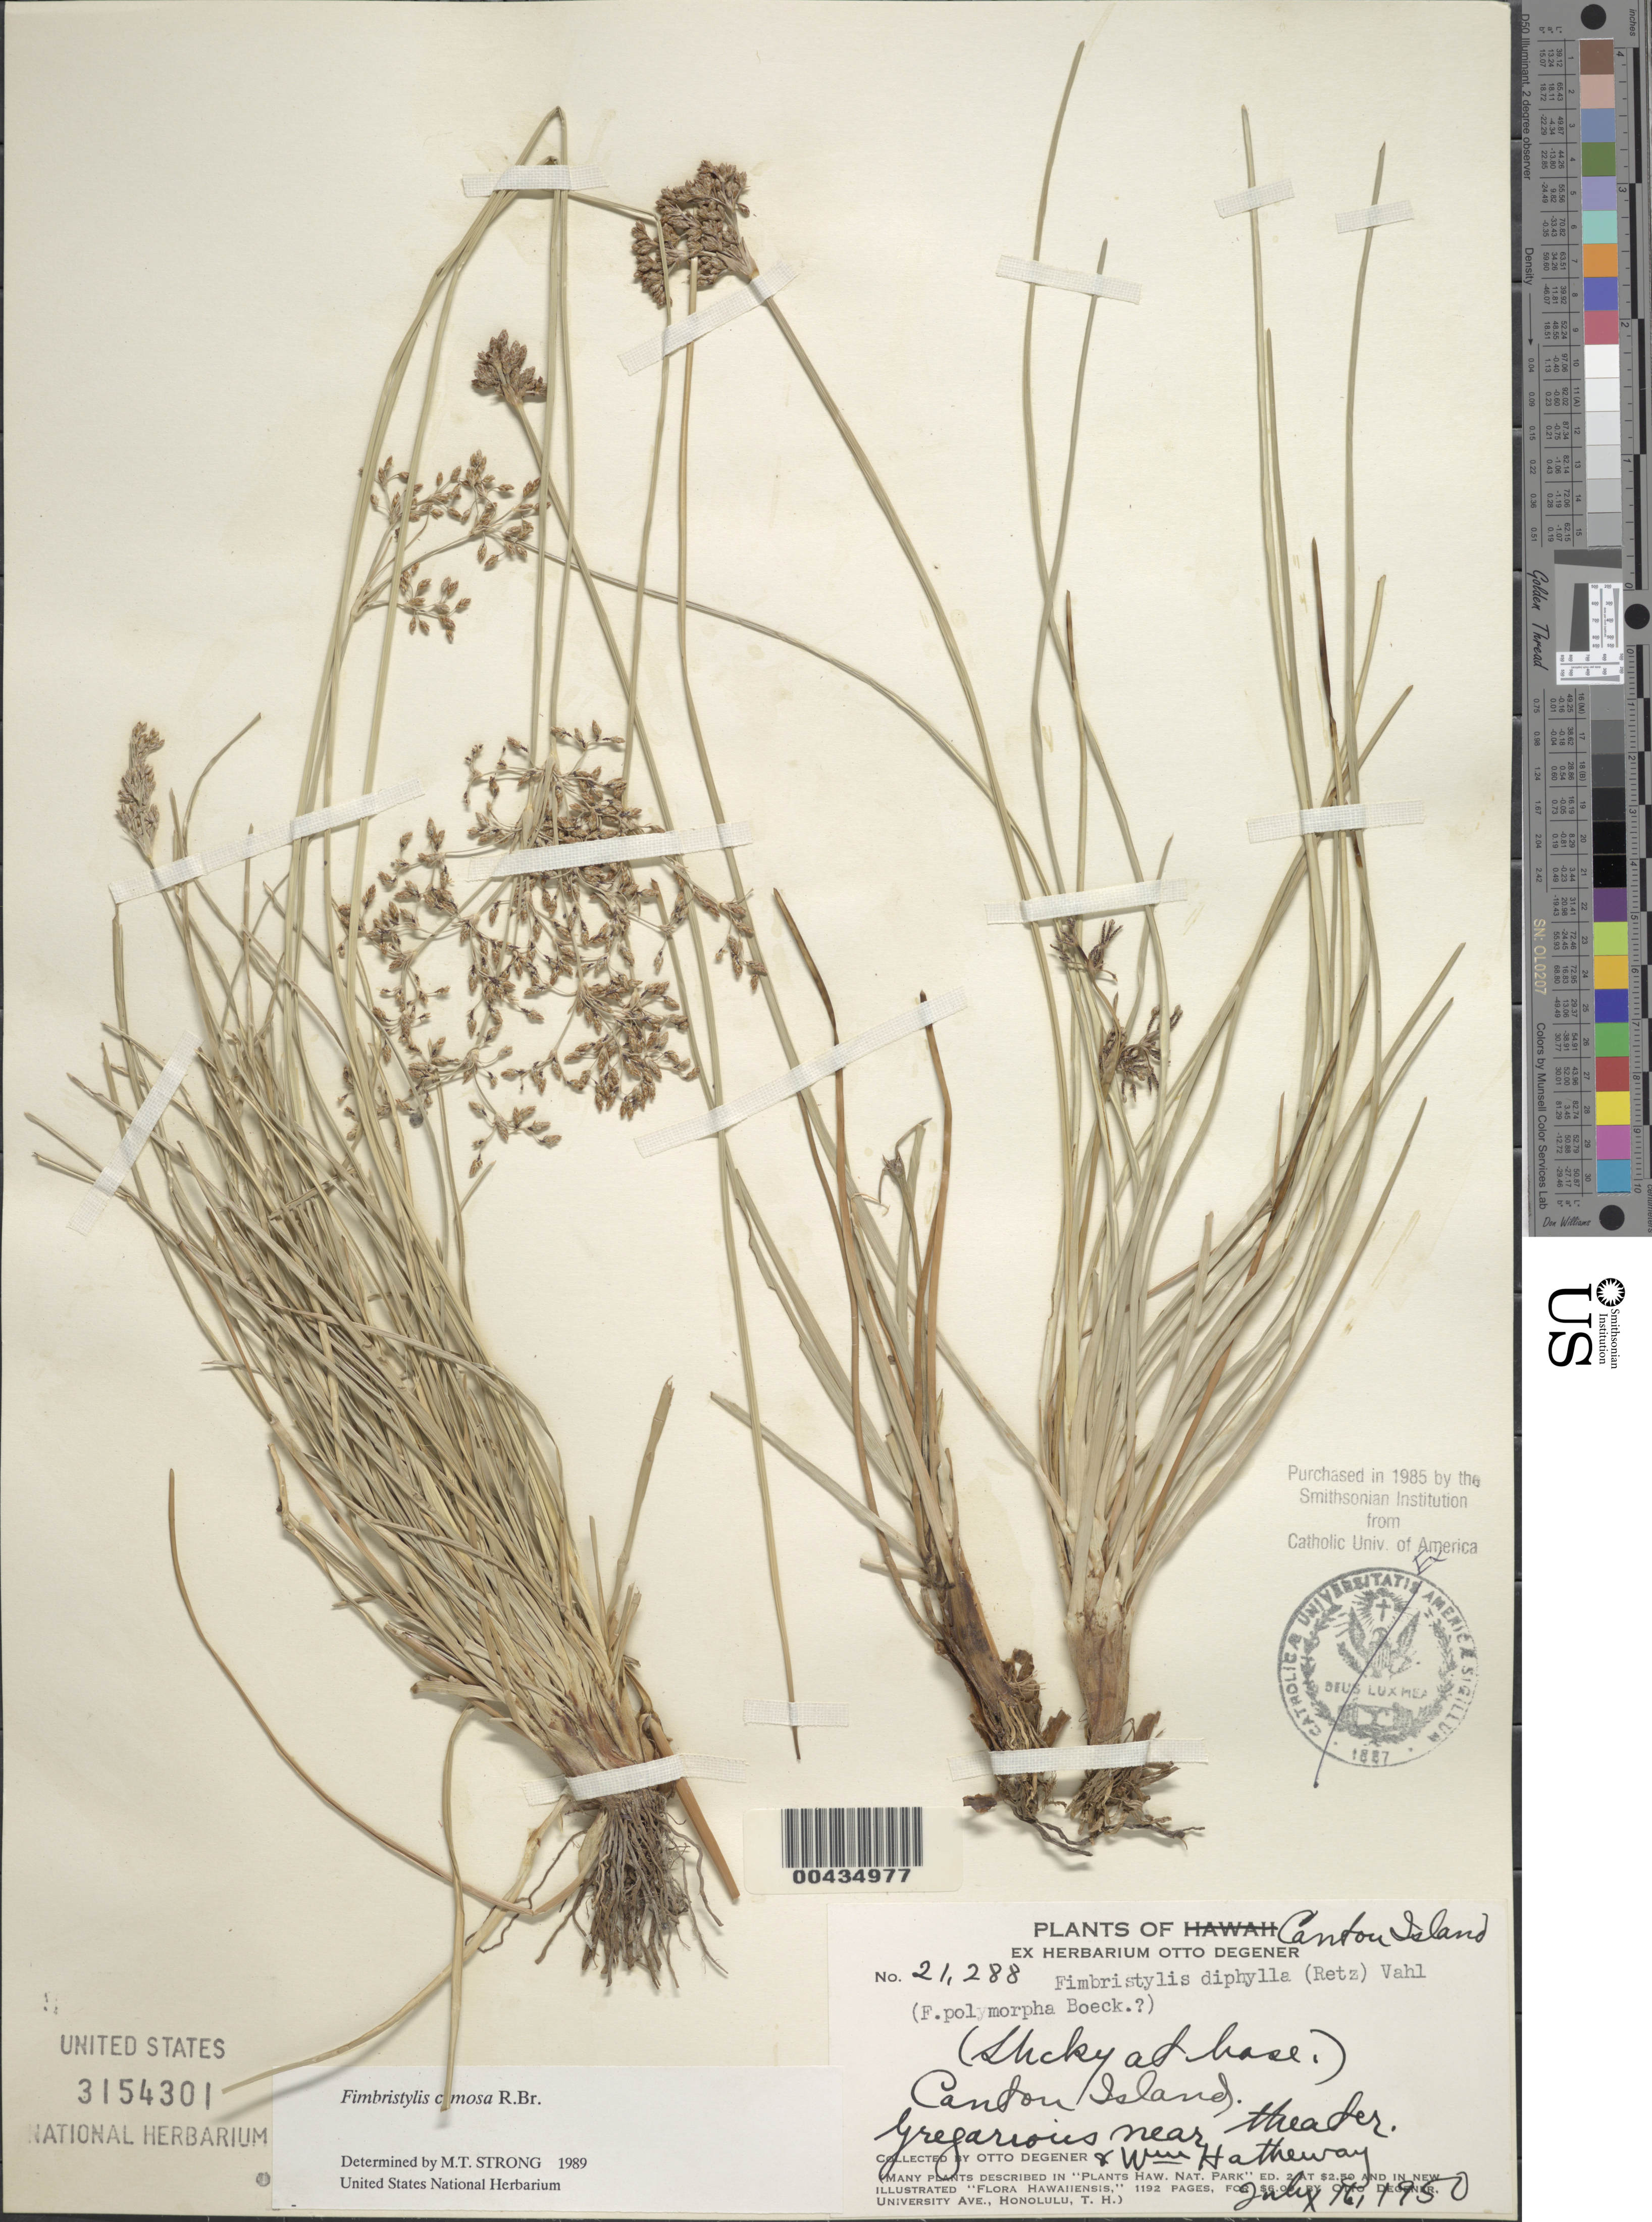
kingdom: Plantae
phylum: Tracheophyta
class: Liliopsida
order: Poales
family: Cyperaceae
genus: Fimbristylis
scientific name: Fimbristylis cymosa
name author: R. Br.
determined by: Strong, M. T., (US), Smithsonian Institution - National Museum of Natural History (UNITED STATES)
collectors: O. Degener & W. Hatheway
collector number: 21288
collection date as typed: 16 Jul 1950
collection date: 1950-07-16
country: Kiribati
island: Kanton [Canton] Atoll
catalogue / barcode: US 3154301